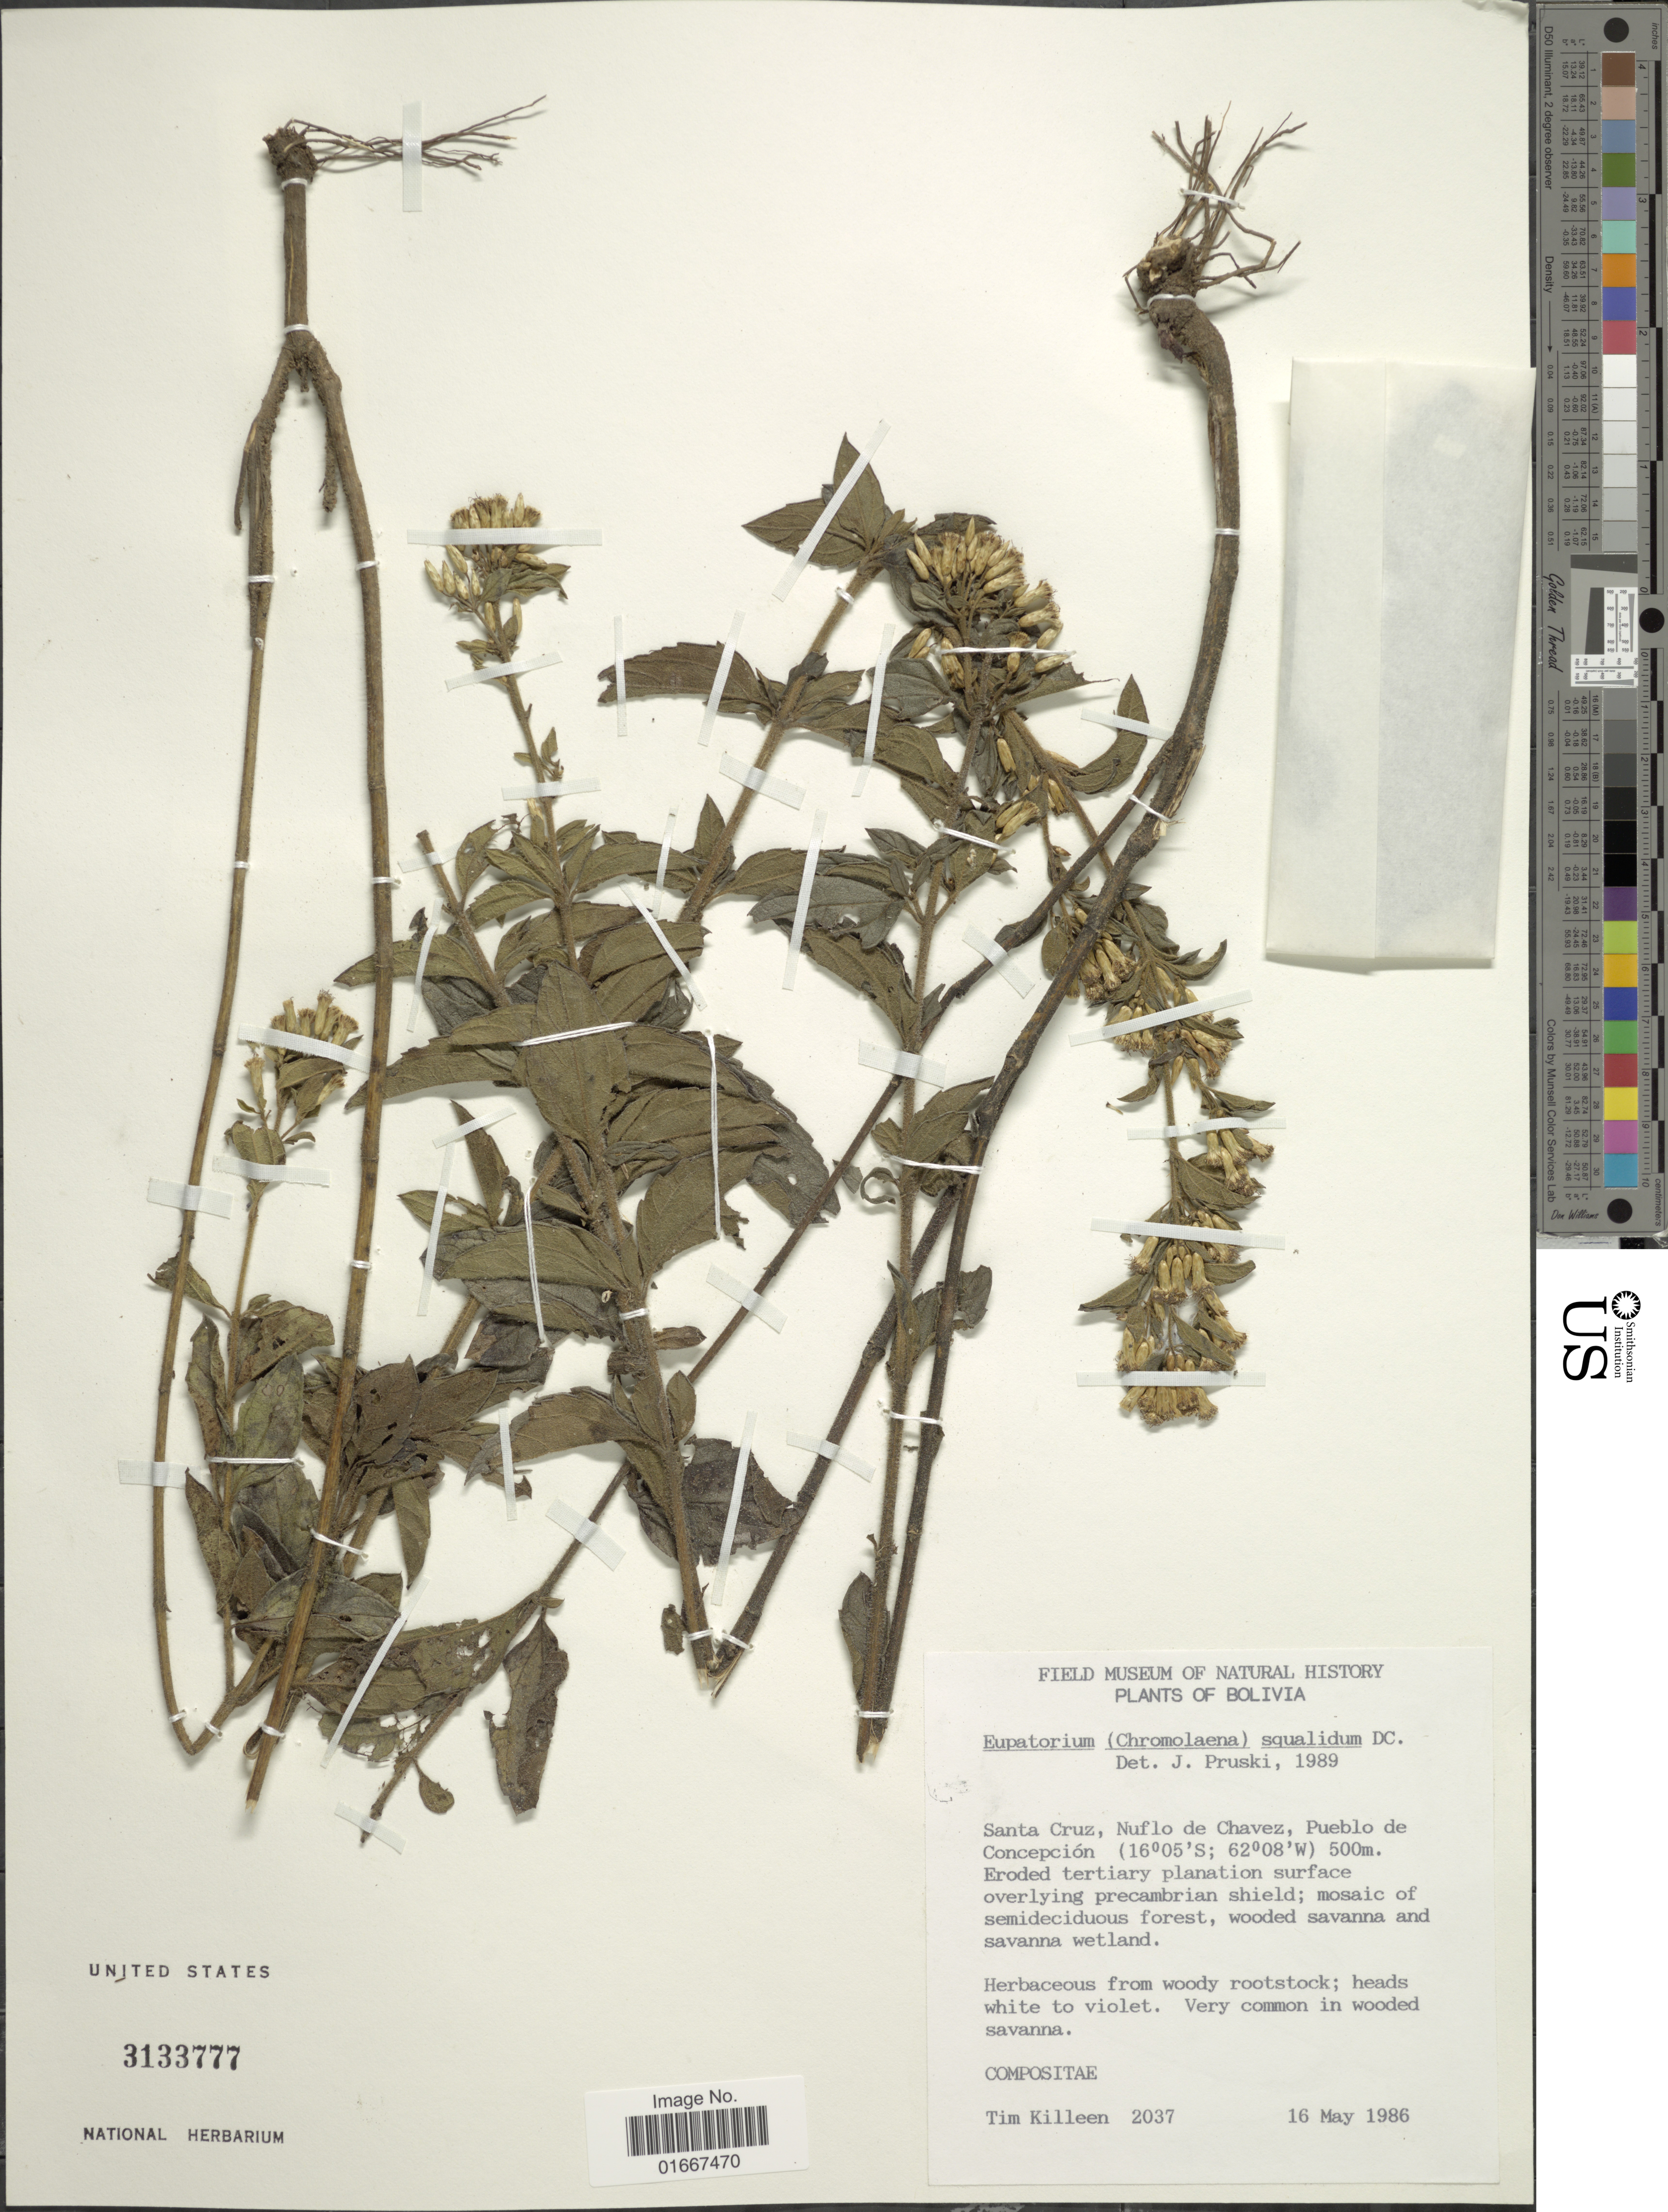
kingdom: Plantae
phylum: Tracheophyta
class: Magnoliopsida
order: Asterales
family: Asteraceae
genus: Chromolaena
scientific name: Chromolaena squalida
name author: (DC.) R.M. King & H. Rob.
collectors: T. J. Killeen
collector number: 2037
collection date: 1986-05-16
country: Bolivia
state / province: Santa Cruz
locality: Nuflo de Chavez, Pueblo de Concepcion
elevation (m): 500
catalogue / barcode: US 3133777